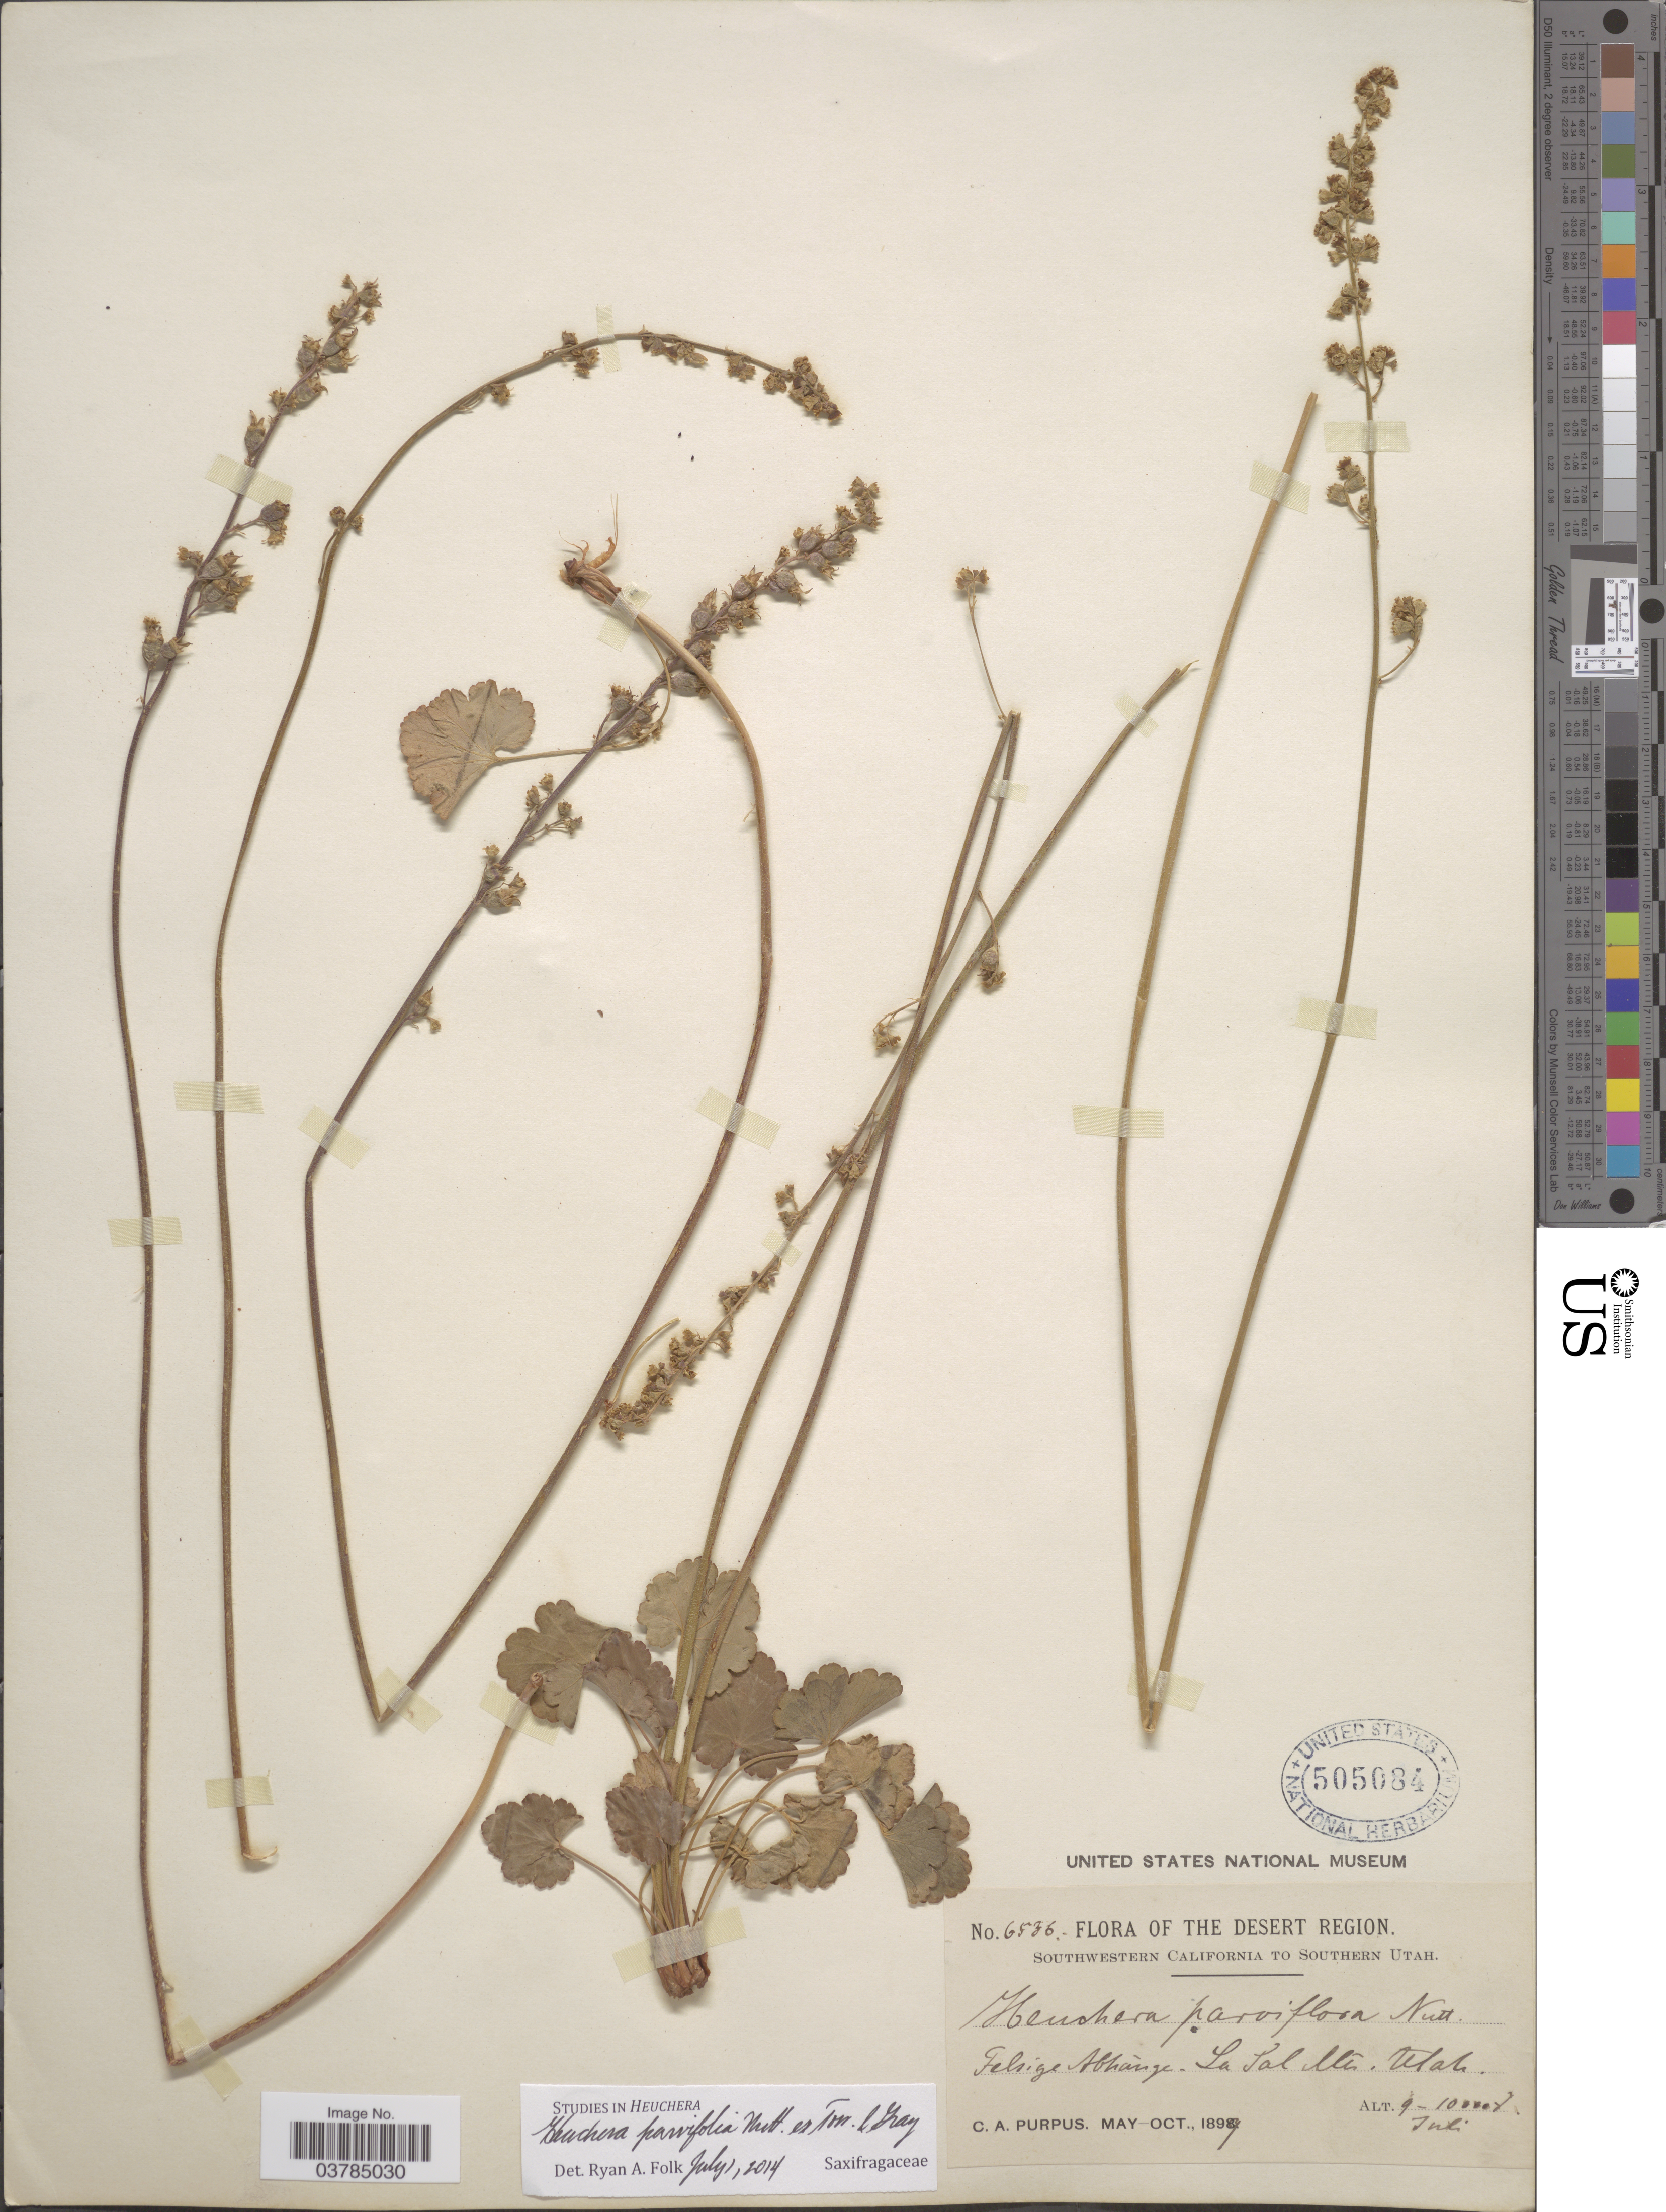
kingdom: Plantae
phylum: Tracheophyta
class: Magnoliopsida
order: Saxifragales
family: Saxifragaceae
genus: Heuchera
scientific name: Heuchera parvifolia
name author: Nutt.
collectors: C. A. Purpus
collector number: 6536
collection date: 1897-05/1897-10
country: United States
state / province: Utah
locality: The Desert Region. Felsige Abhange. La Sal Mts.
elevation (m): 2743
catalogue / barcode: US 505084